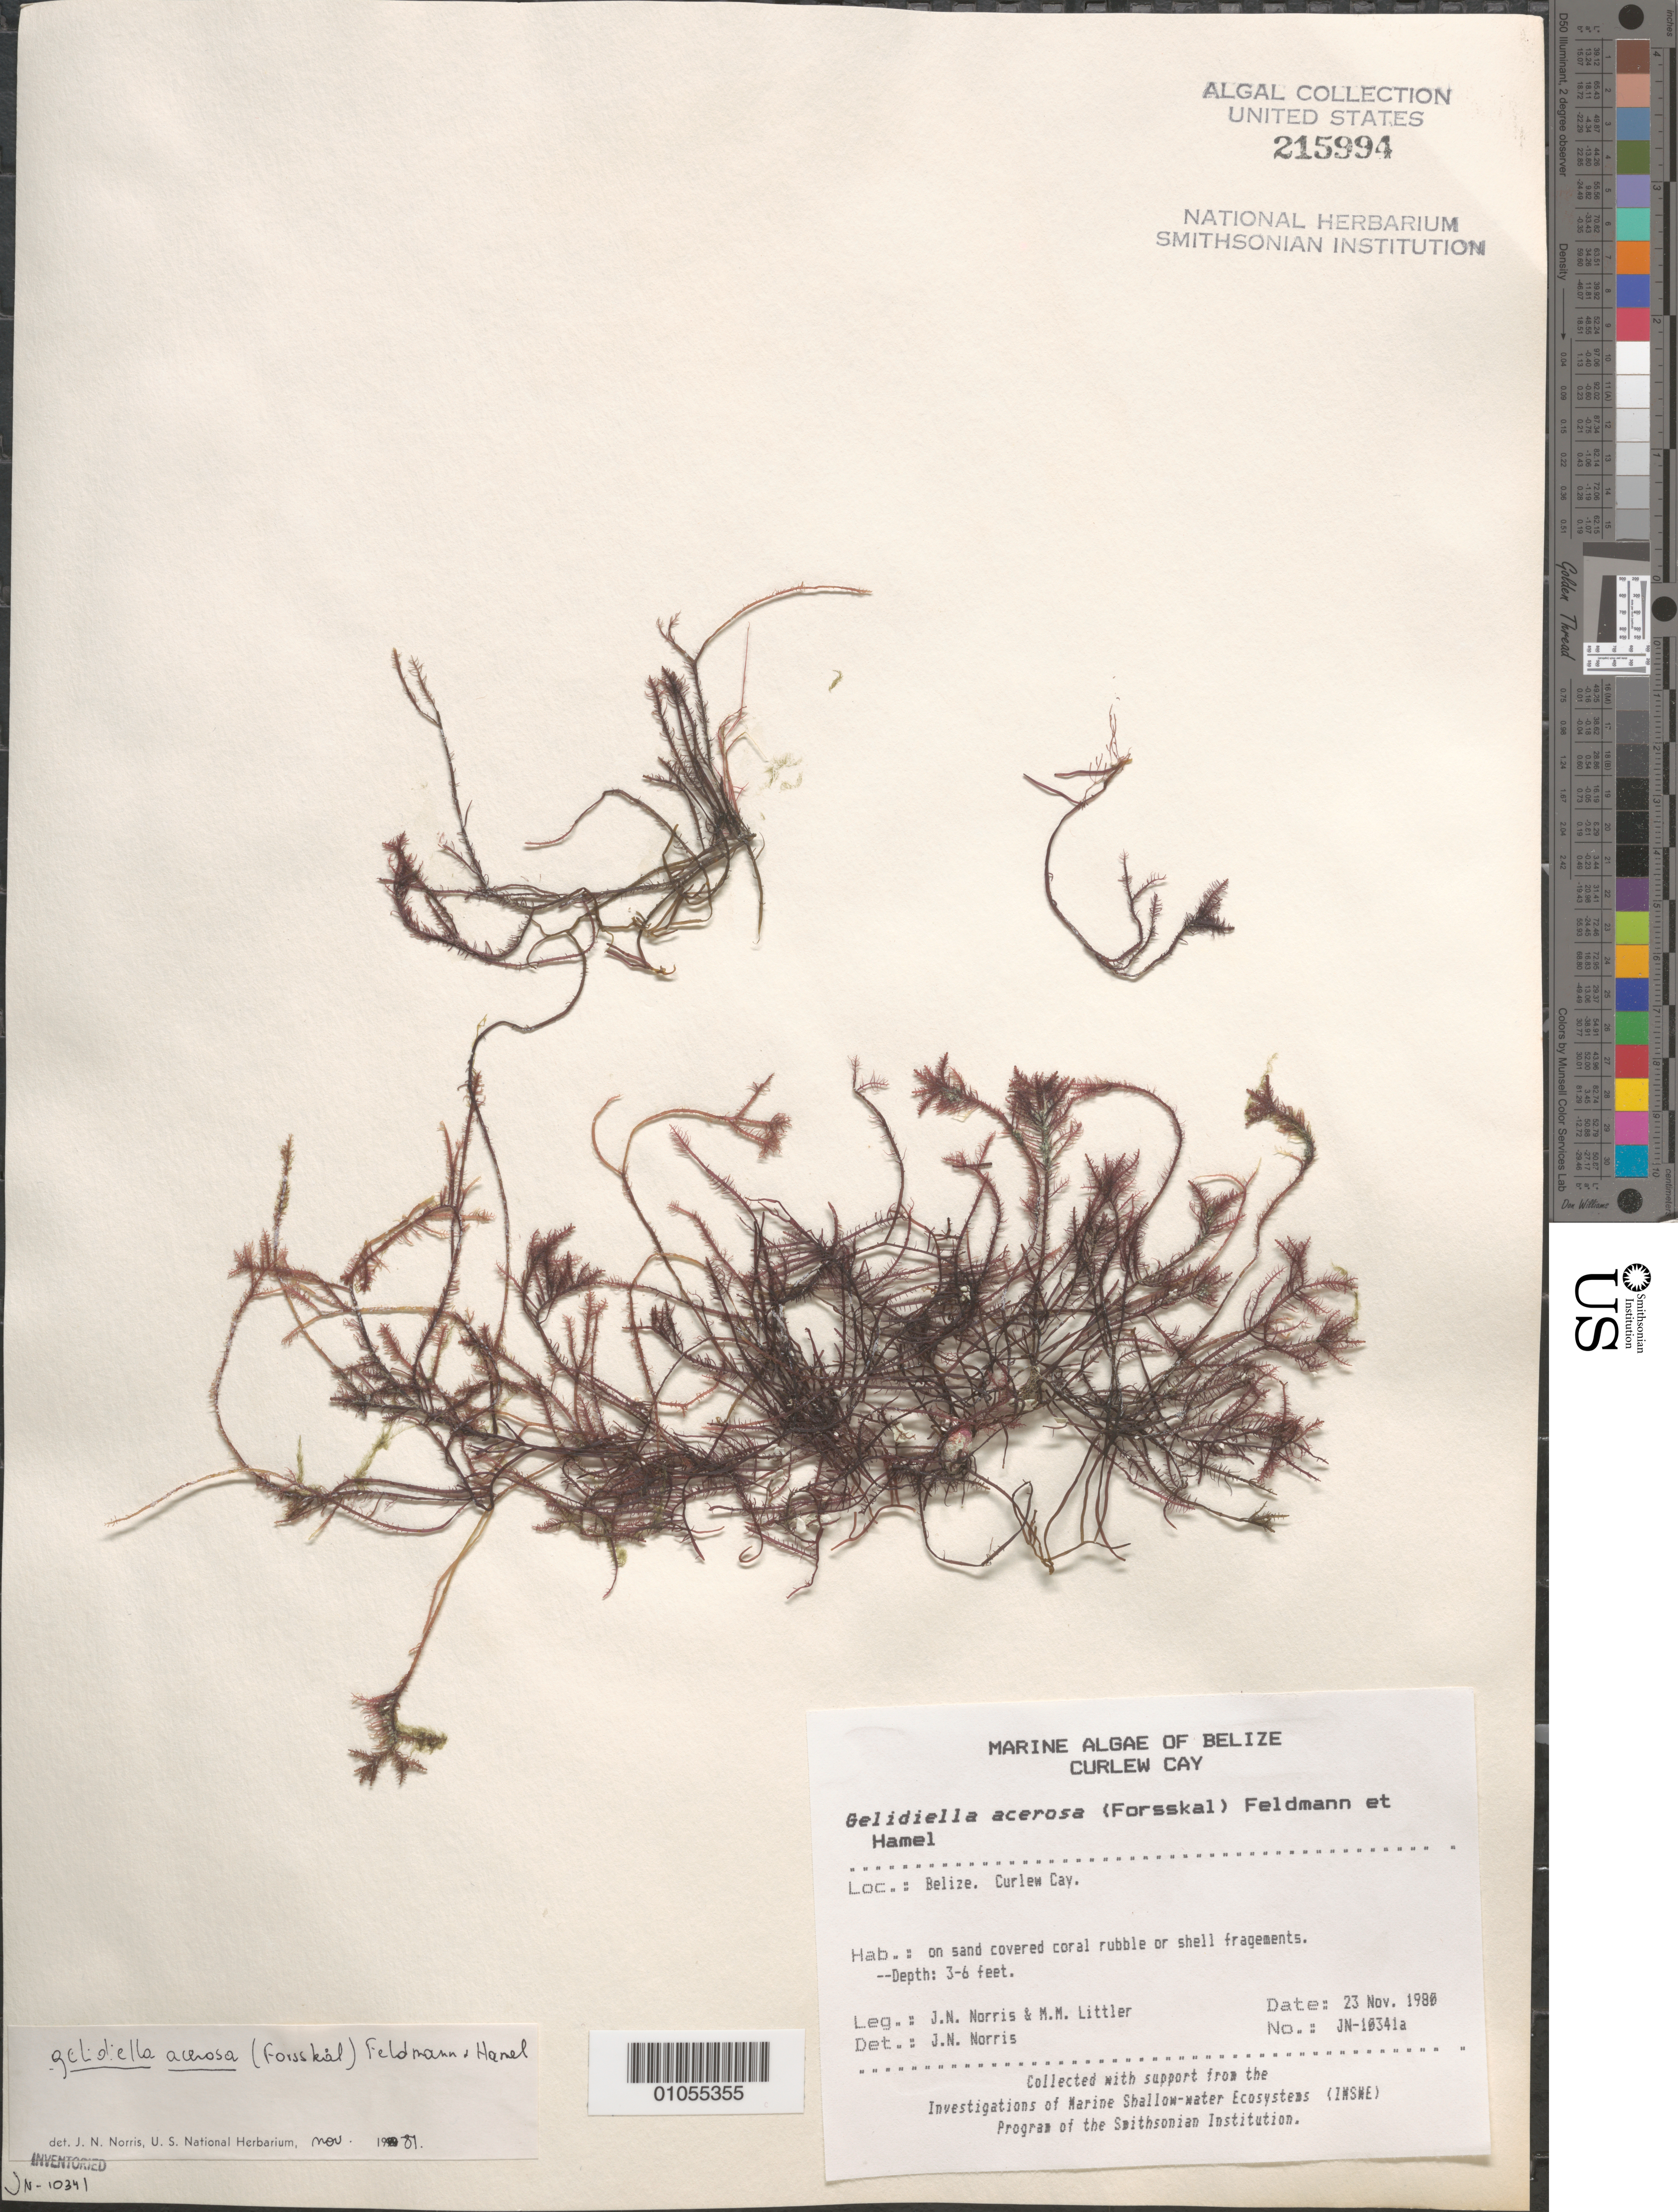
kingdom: Plantae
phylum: Rhodophyta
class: Florideophyceae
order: Gelidiales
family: Gelidiellaceae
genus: Gelidiella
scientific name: Gelidiella acerosa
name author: (Forssk.) Feldmann & G. Hamel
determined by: Norris, James N.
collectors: J. N. Norris & M. M. Littler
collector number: JN-10341A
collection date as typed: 23 Nov 1980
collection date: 1980-11-23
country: Belize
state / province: Stann Creek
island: Curlew Cay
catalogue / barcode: US 215994